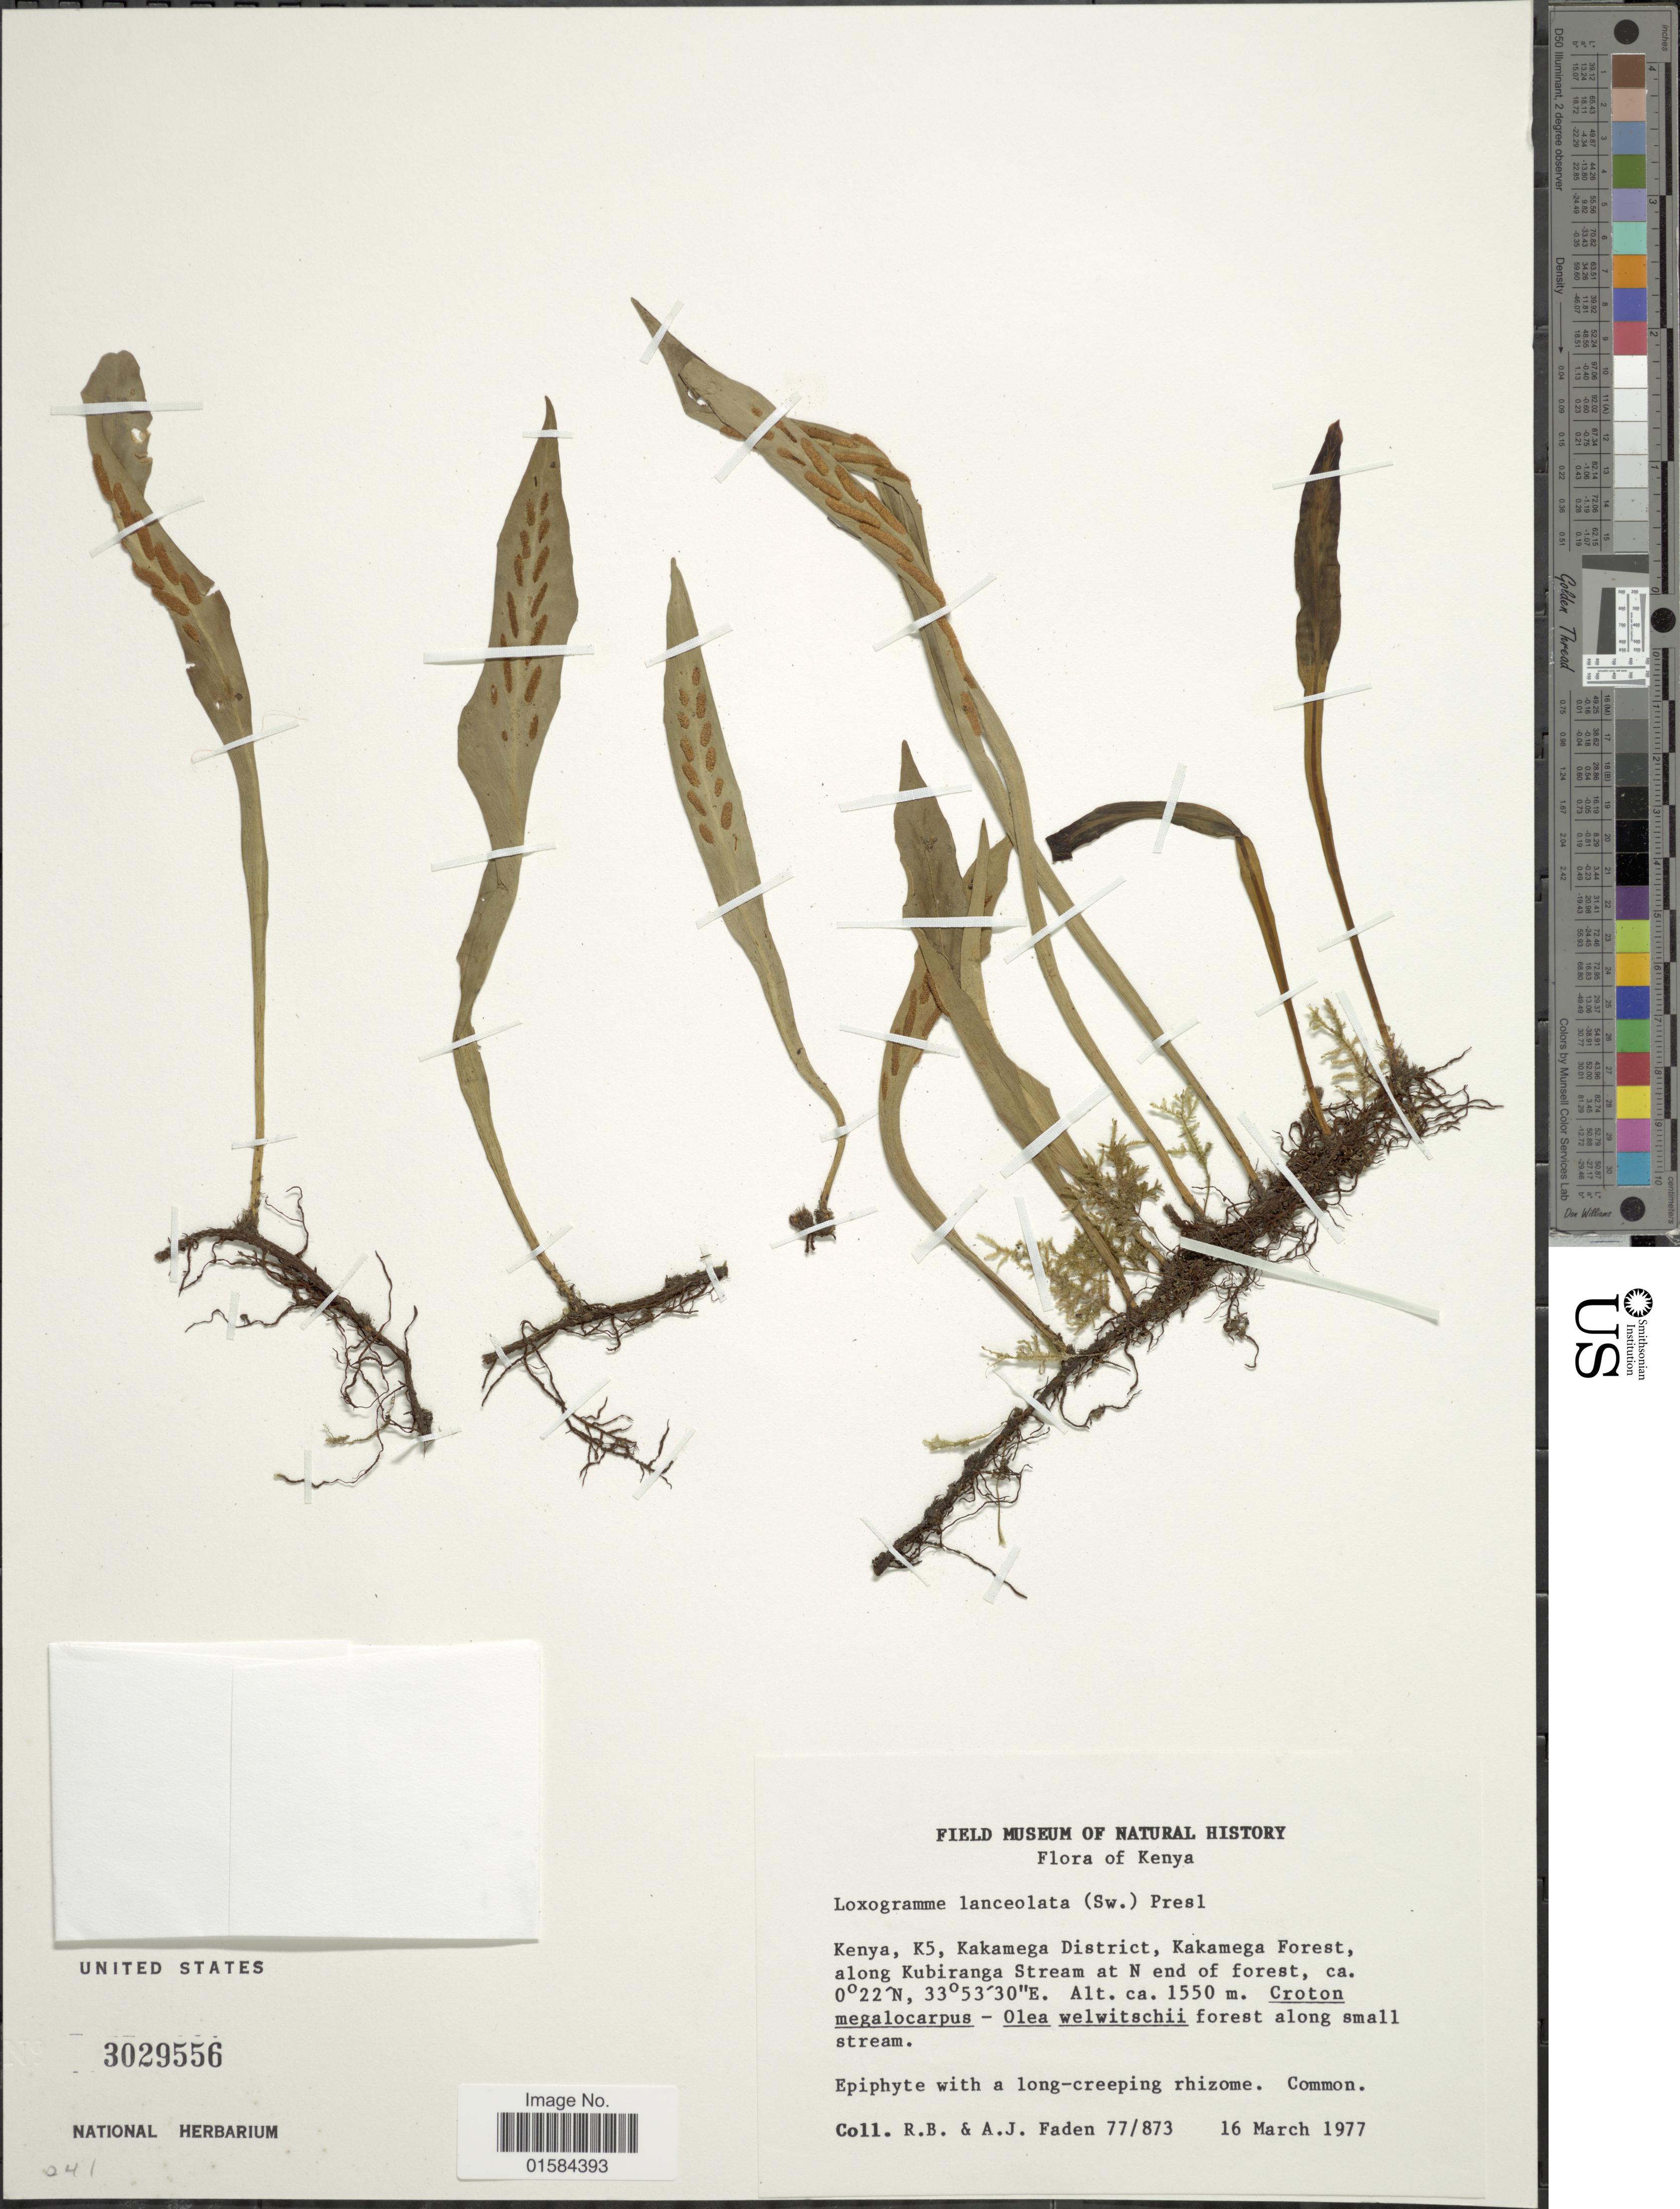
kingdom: Plantae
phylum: Tracheophyta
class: Polypodiopsida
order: Polypodiales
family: Polypodiaceae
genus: Loxogramme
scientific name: Loxogramme lanceolata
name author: (Sw.) C. Presl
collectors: R. B. Faden & A. J. Faden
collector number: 77/873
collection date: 1977-03-16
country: Kenya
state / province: Kakamega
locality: Kenya, K5, Kakamega District, Kakamega Forest, along Kubiranga Stream at N end of forest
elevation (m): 1550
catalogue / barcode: US 3029556